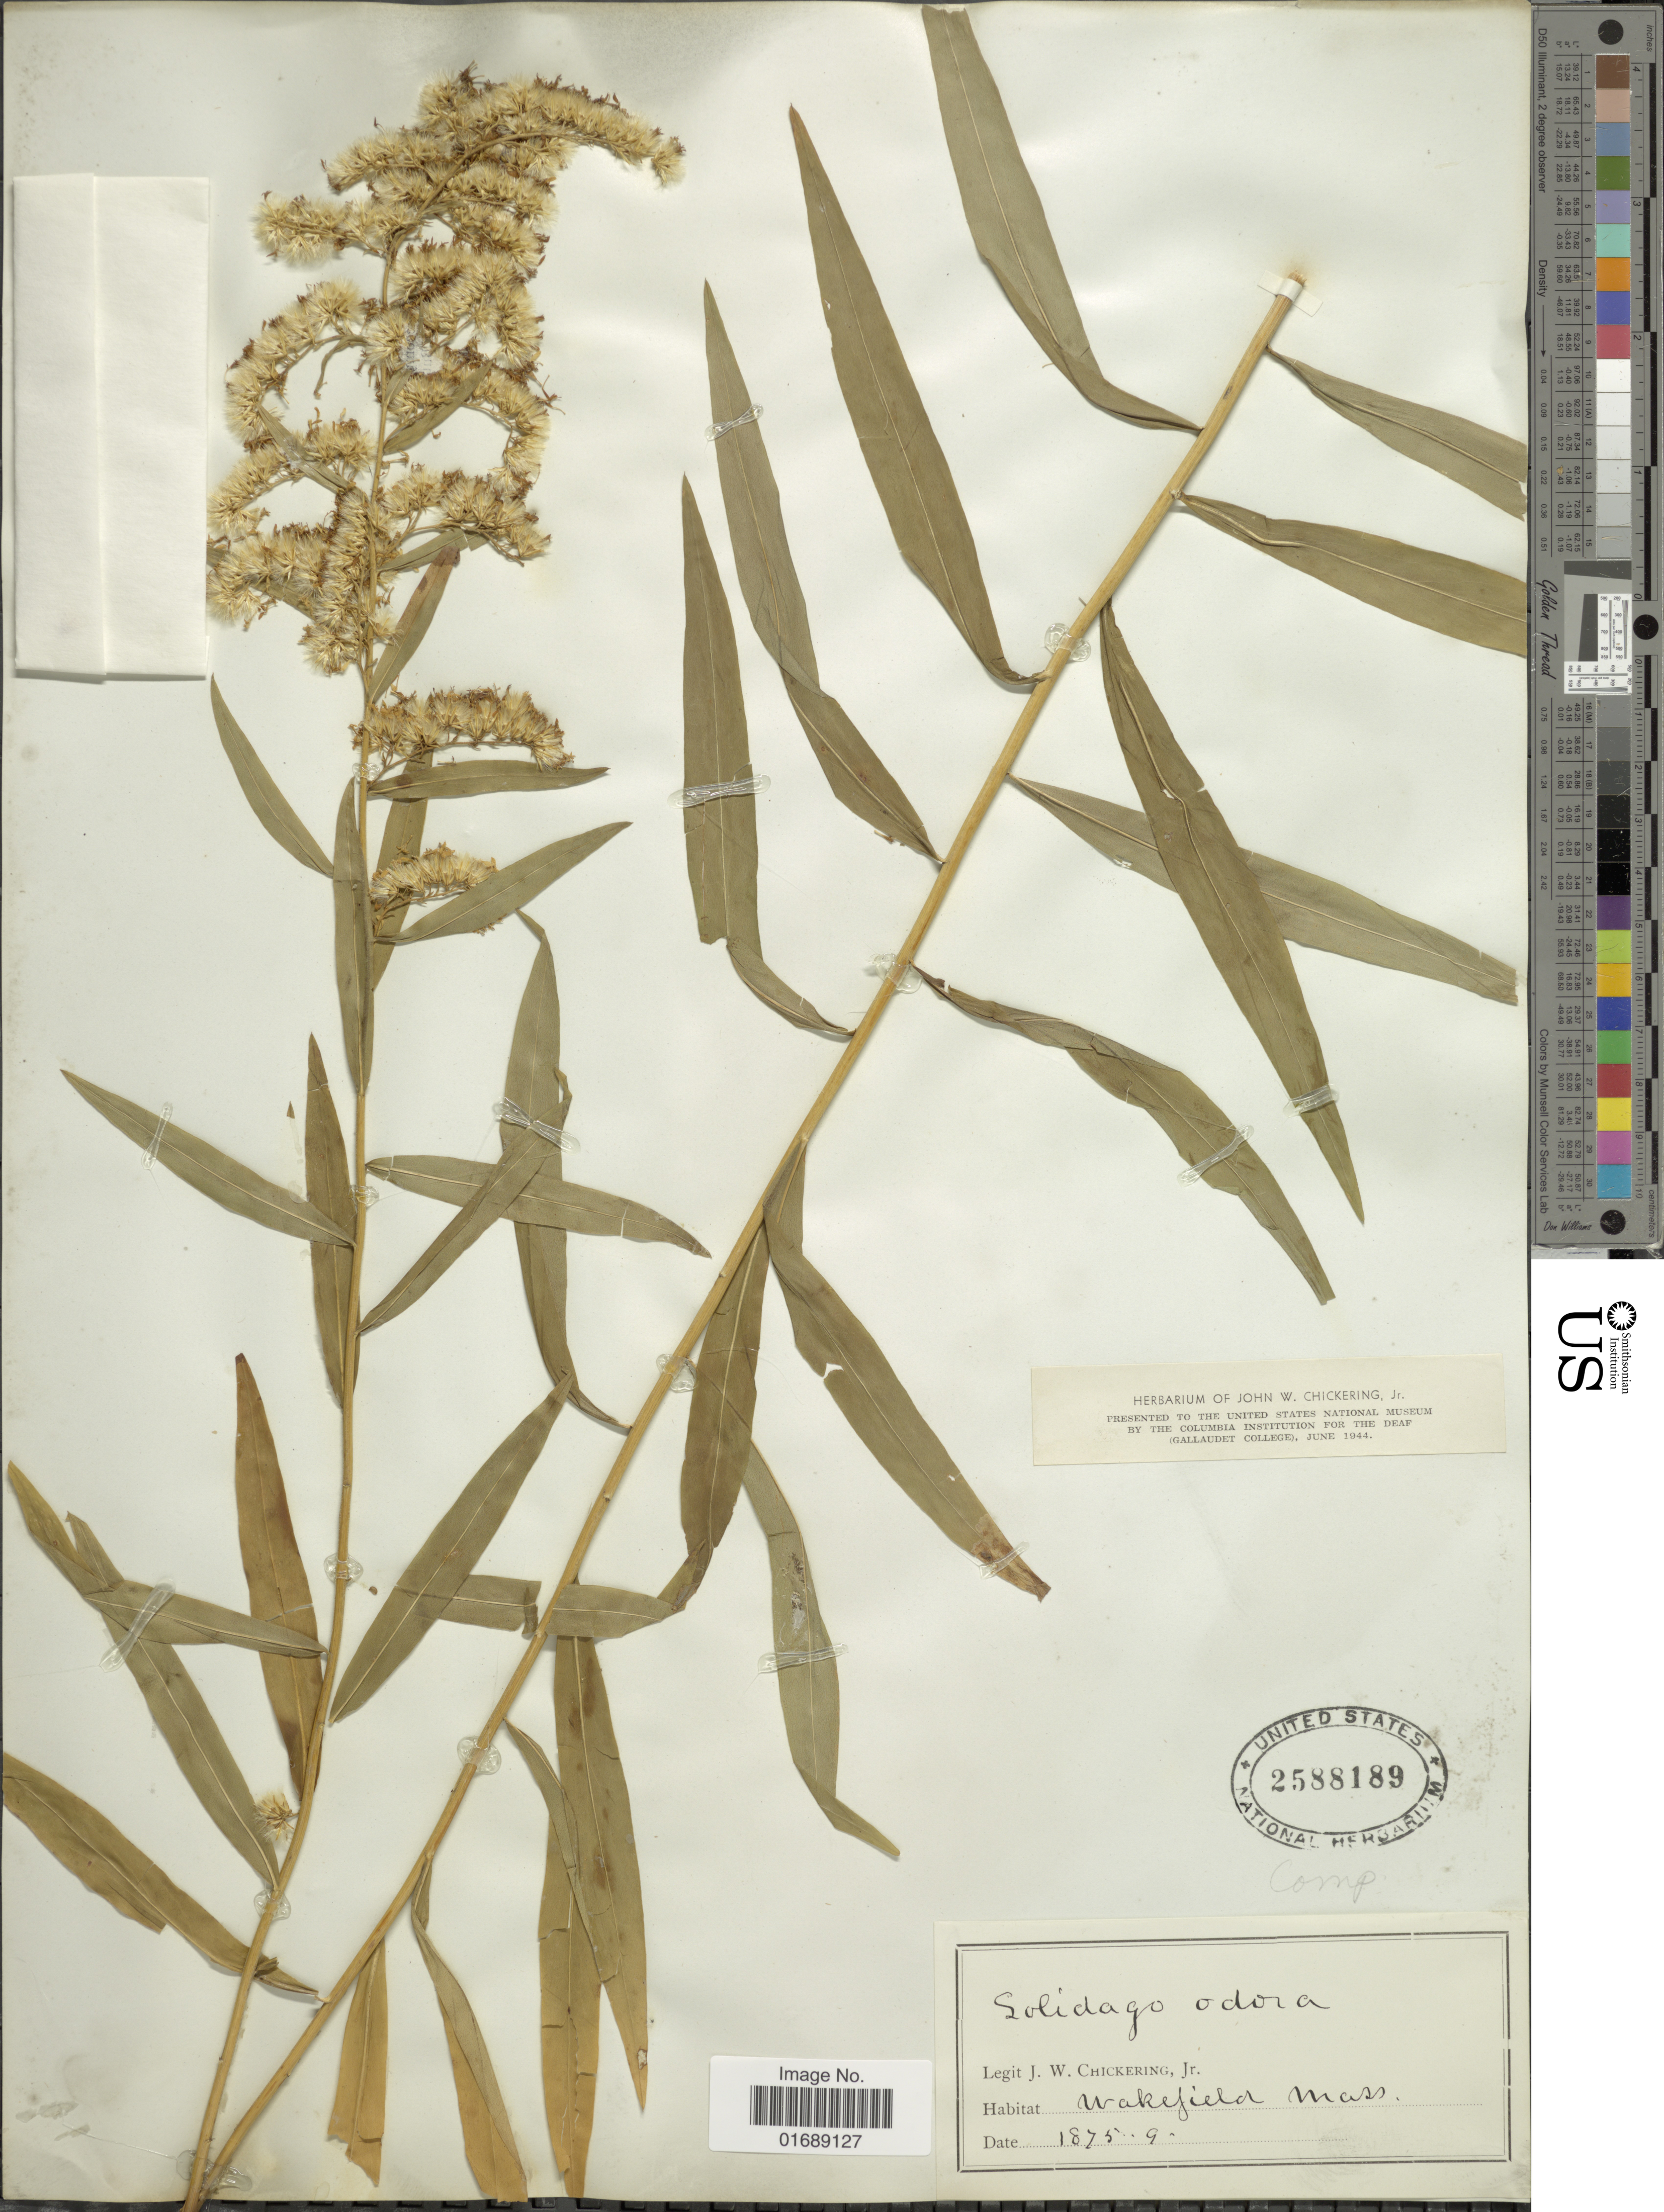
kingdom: Plantae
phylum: Tracheophyta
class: Magnoliopsida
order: Asterales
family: Asteraceae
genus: Solidago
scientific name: Solidago odora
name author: Aiton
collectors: J. W. Chickering Jr.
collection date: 1875-09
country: United States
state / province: Massachusetts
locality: Wakefield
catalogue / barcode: US 2588189